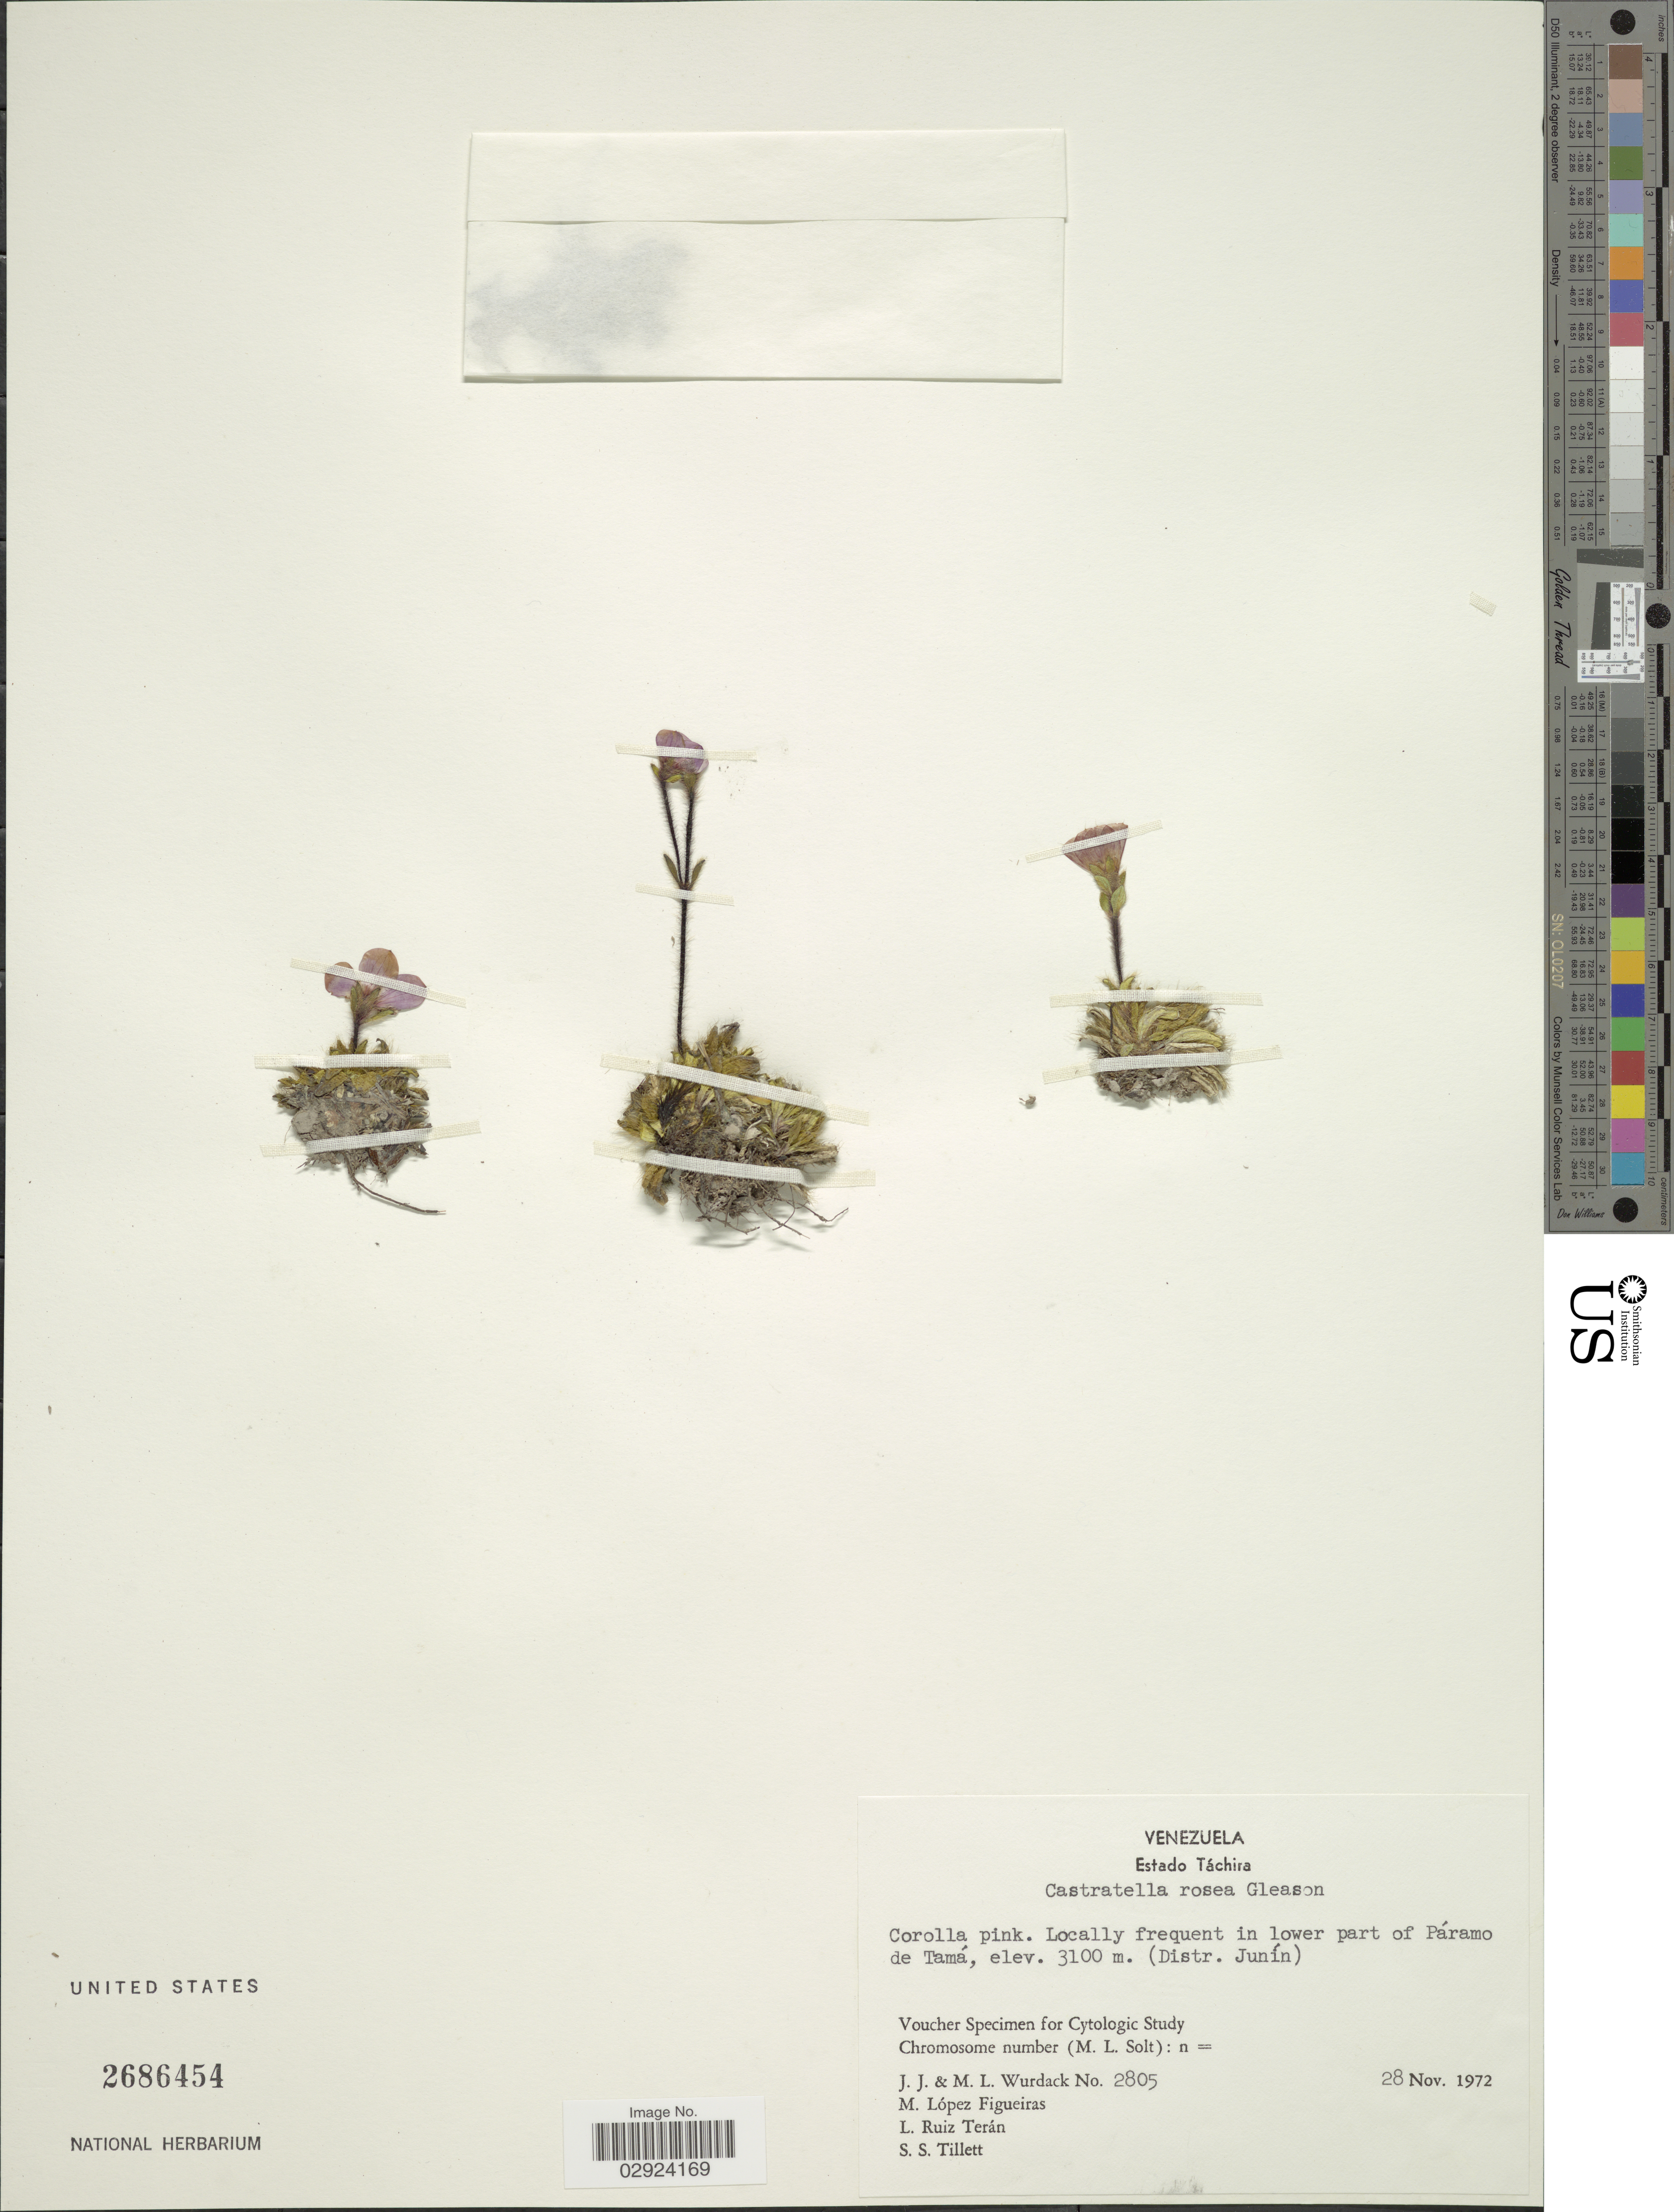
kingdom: Plantae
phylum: Tracheophyta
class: Magnoliopsida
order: Myrtales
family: Melastomataceae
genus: Castratella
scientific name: Castratella rosea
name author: Gleason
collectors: J. J. Wurdack, M. L. Wurdack, M. López Figueiras & L. E. Ruíz-Terán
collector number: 2805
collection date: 1972-11-28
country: Venezuela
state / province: Tachira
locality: Frequent in lower part of Páramo de Tamá, (Distr. Junín).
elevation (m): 3100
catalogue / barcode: US 2686454